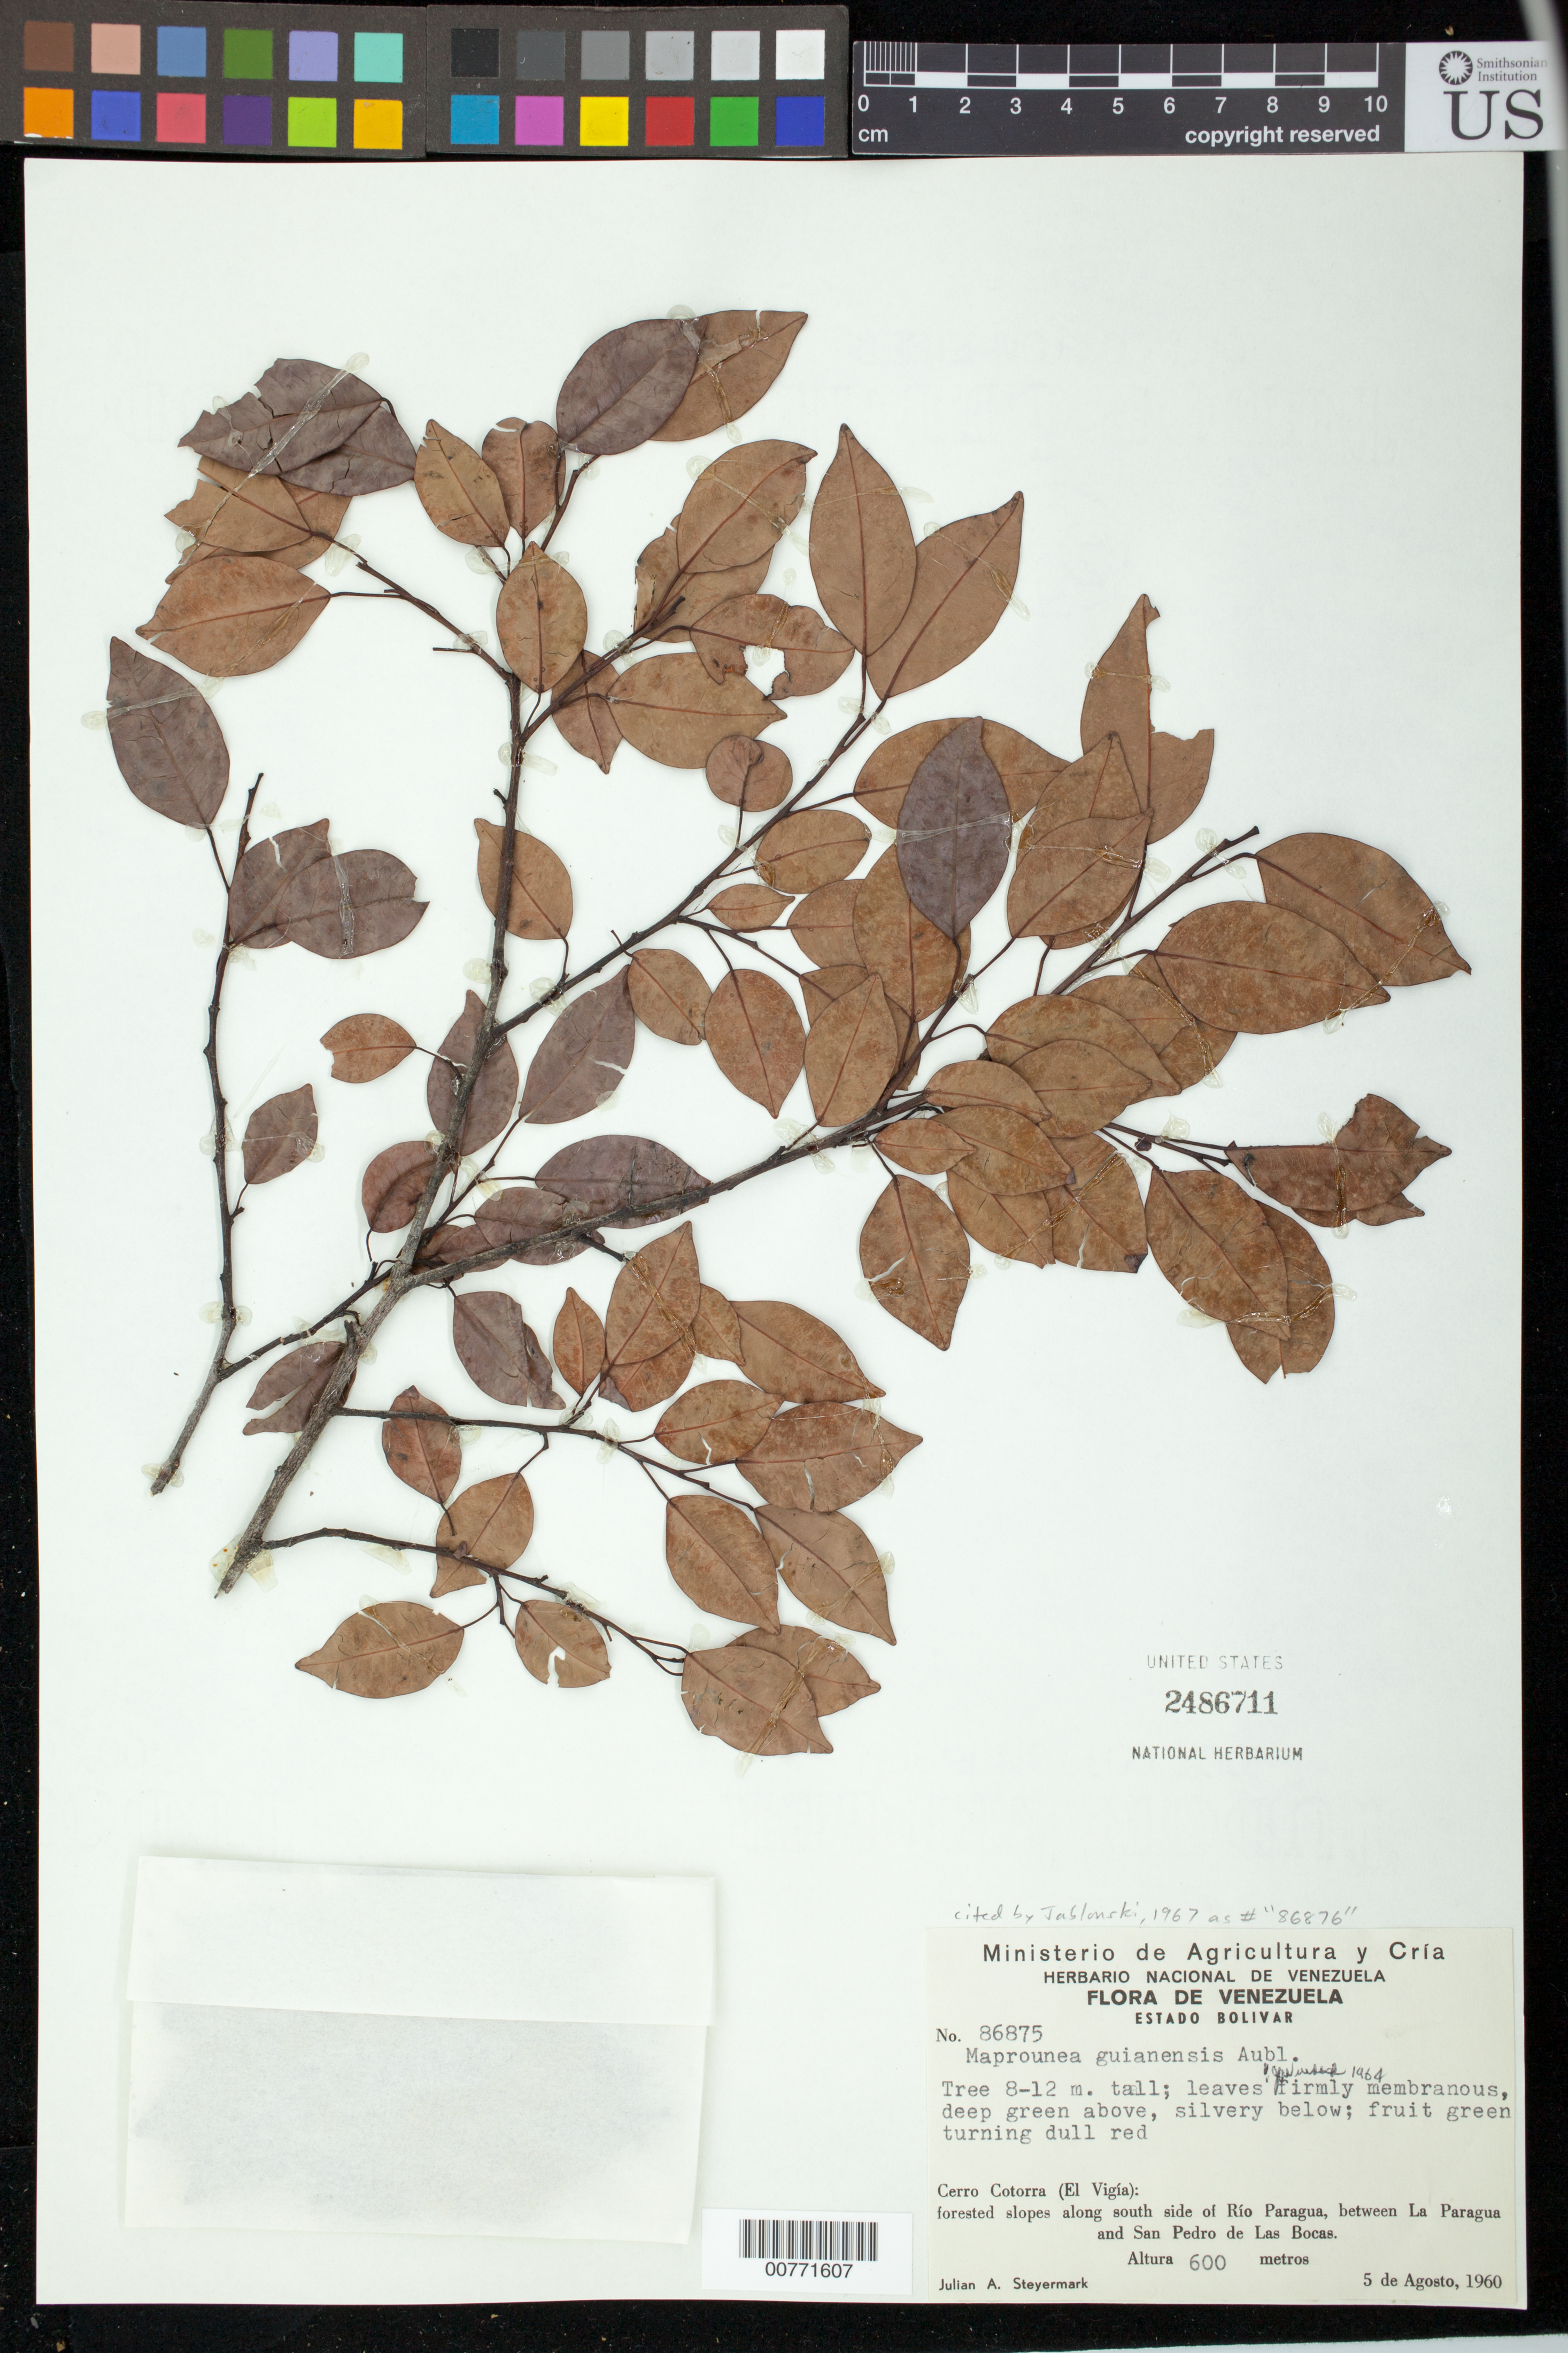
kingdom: Plantae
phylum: Tracheophyta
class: Magnoliopsida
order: Malpighiales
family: Euphorbiaceae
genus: Maprounea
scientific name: Maprounea guianensis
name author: Aubl.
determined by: Jablonski, E. F.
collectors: J. Steyermark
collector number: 86875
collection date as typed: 5-Aug-60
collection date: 1960-08-05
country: Venezuela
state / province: Bolívar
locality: Río Paragua, between La Paragua and San Pedro de Las Bocas, on Cerro Cotorra (El Vigía)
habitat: Forested slopes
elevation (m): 600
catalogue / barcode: US 2486711